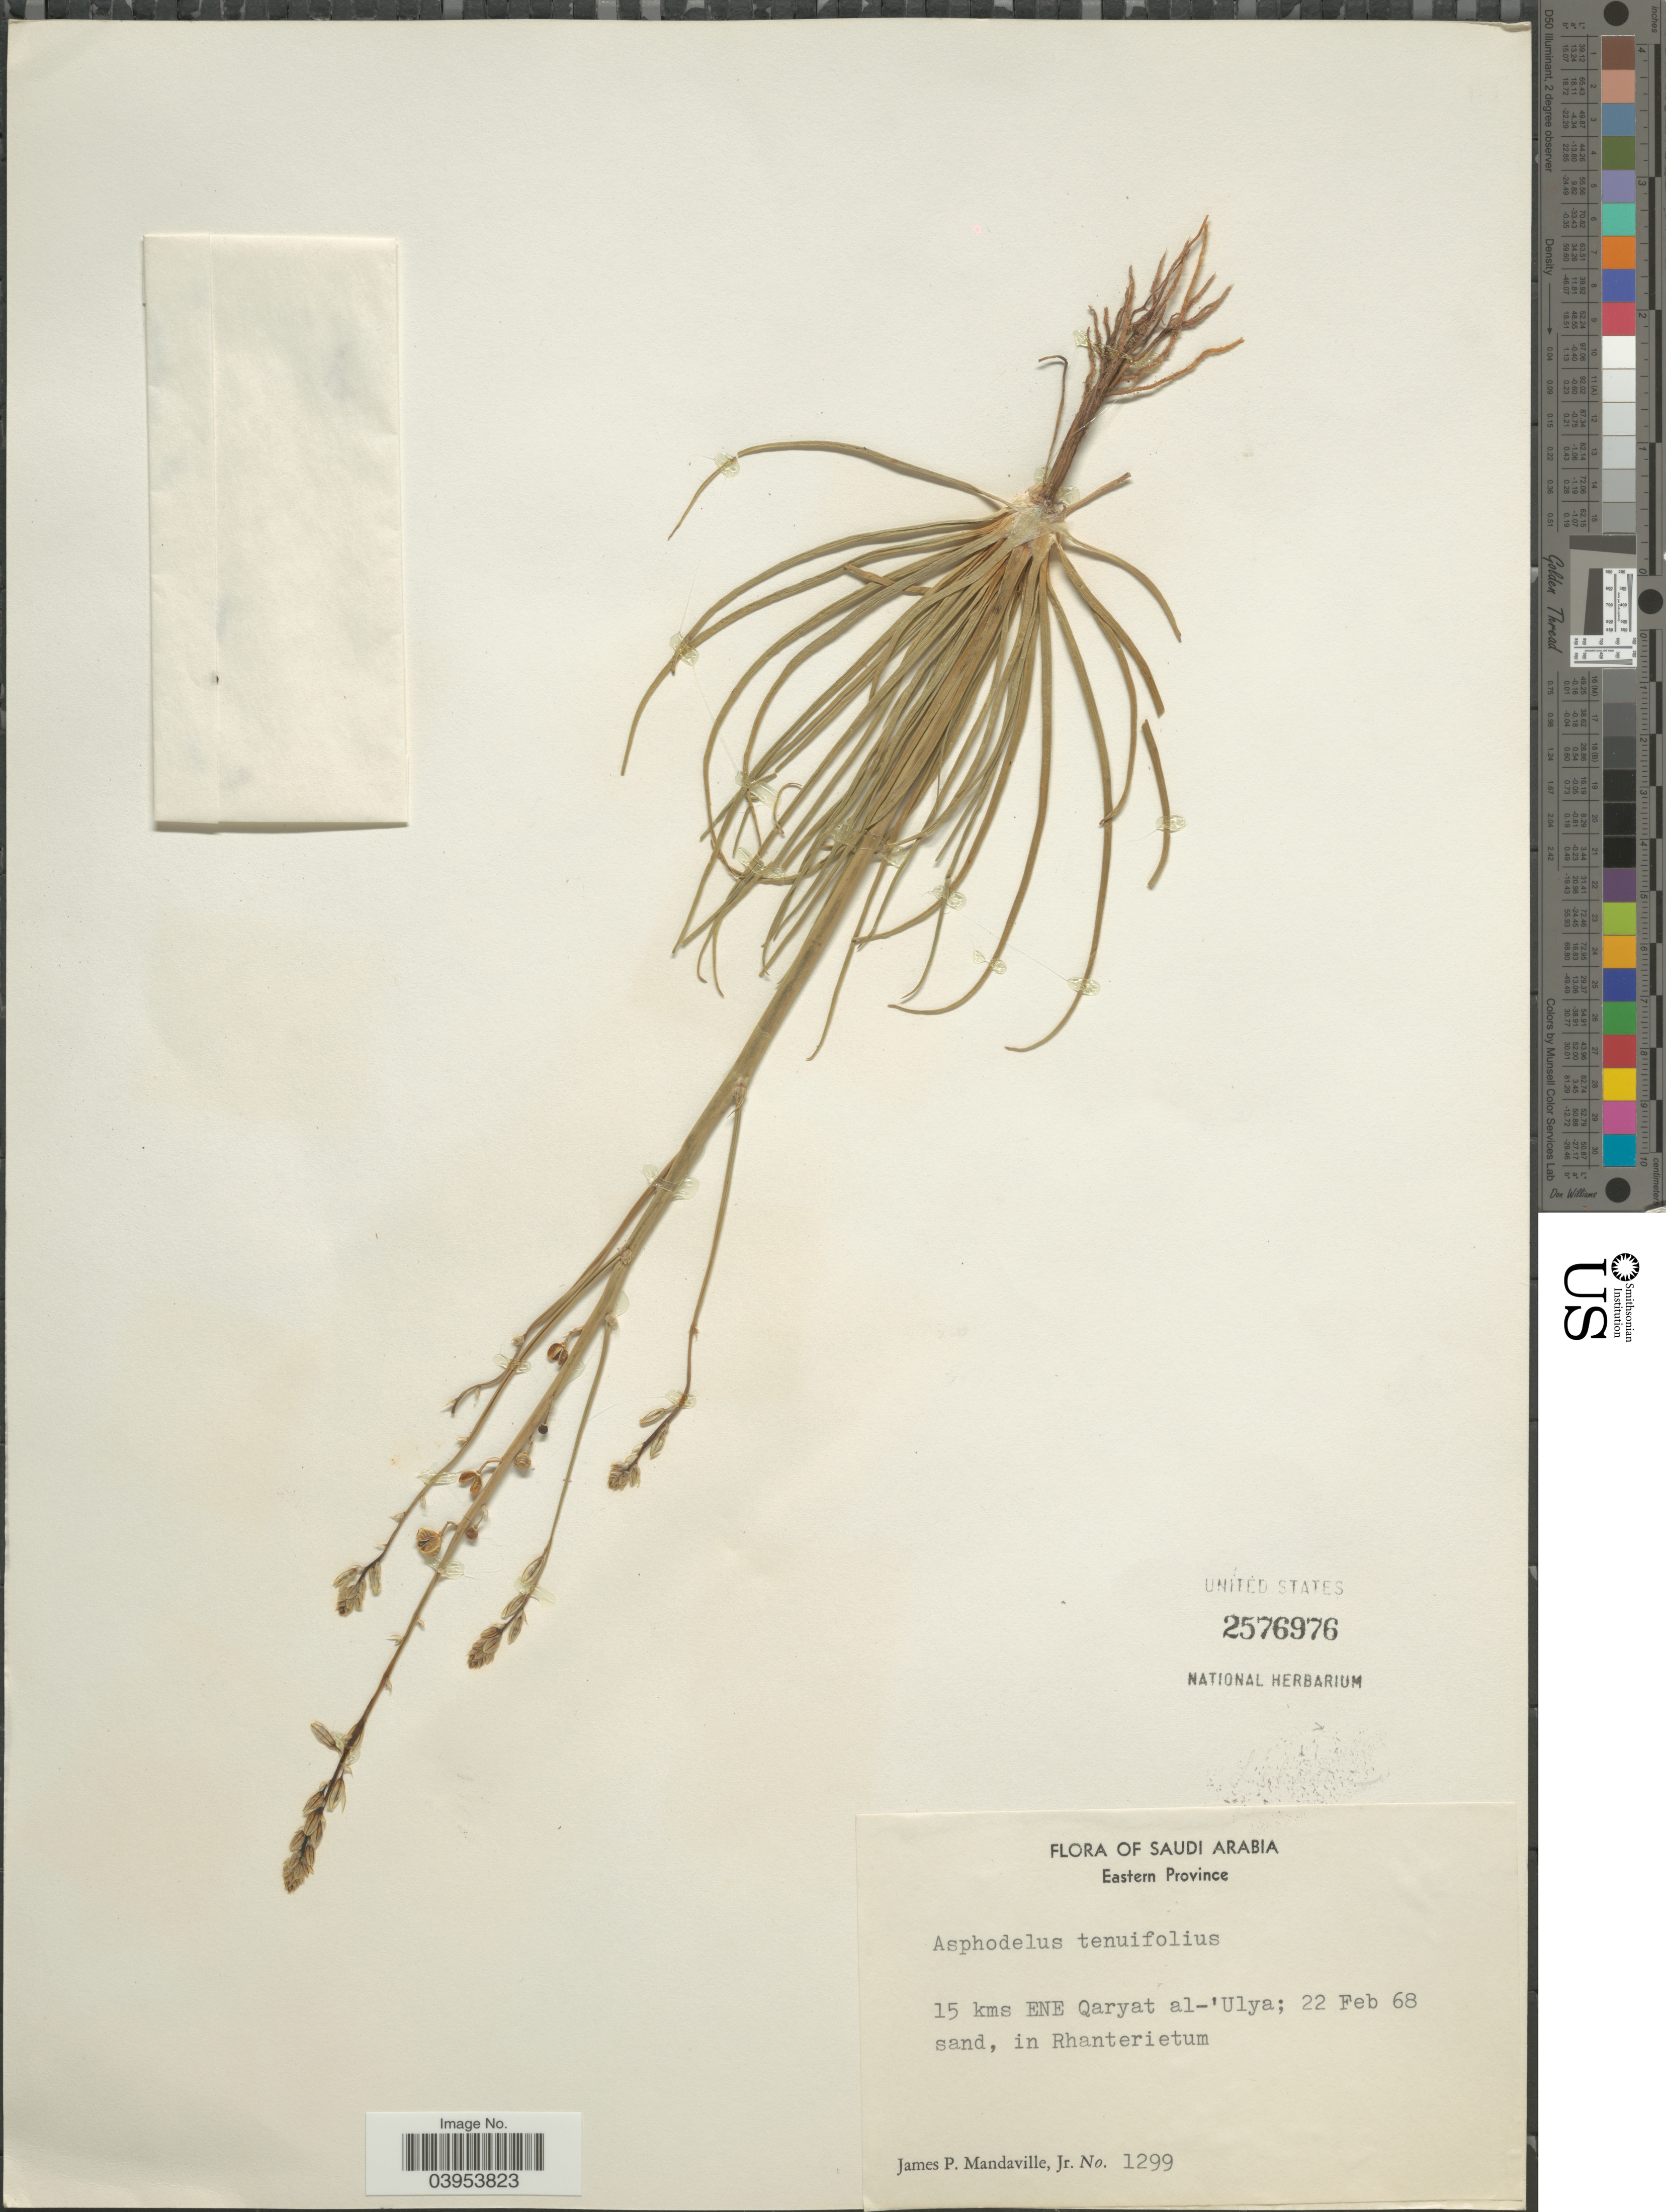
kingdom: Plantae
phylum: Tracheophyta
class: Liliopsida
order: Asparagales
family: Asphodelaceae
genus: Asphodelus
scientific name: Asphodelus tenuifolius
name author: Cav.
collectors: J. Mandaville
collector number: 1299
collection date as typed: Transcribed d/m/y: 22/2/68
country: Saudi Arabia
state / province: Ash Sharqiyah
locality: Eastern Province. 15 kms ENE Qaryat al-'Ulya.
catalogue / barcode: US 2576976